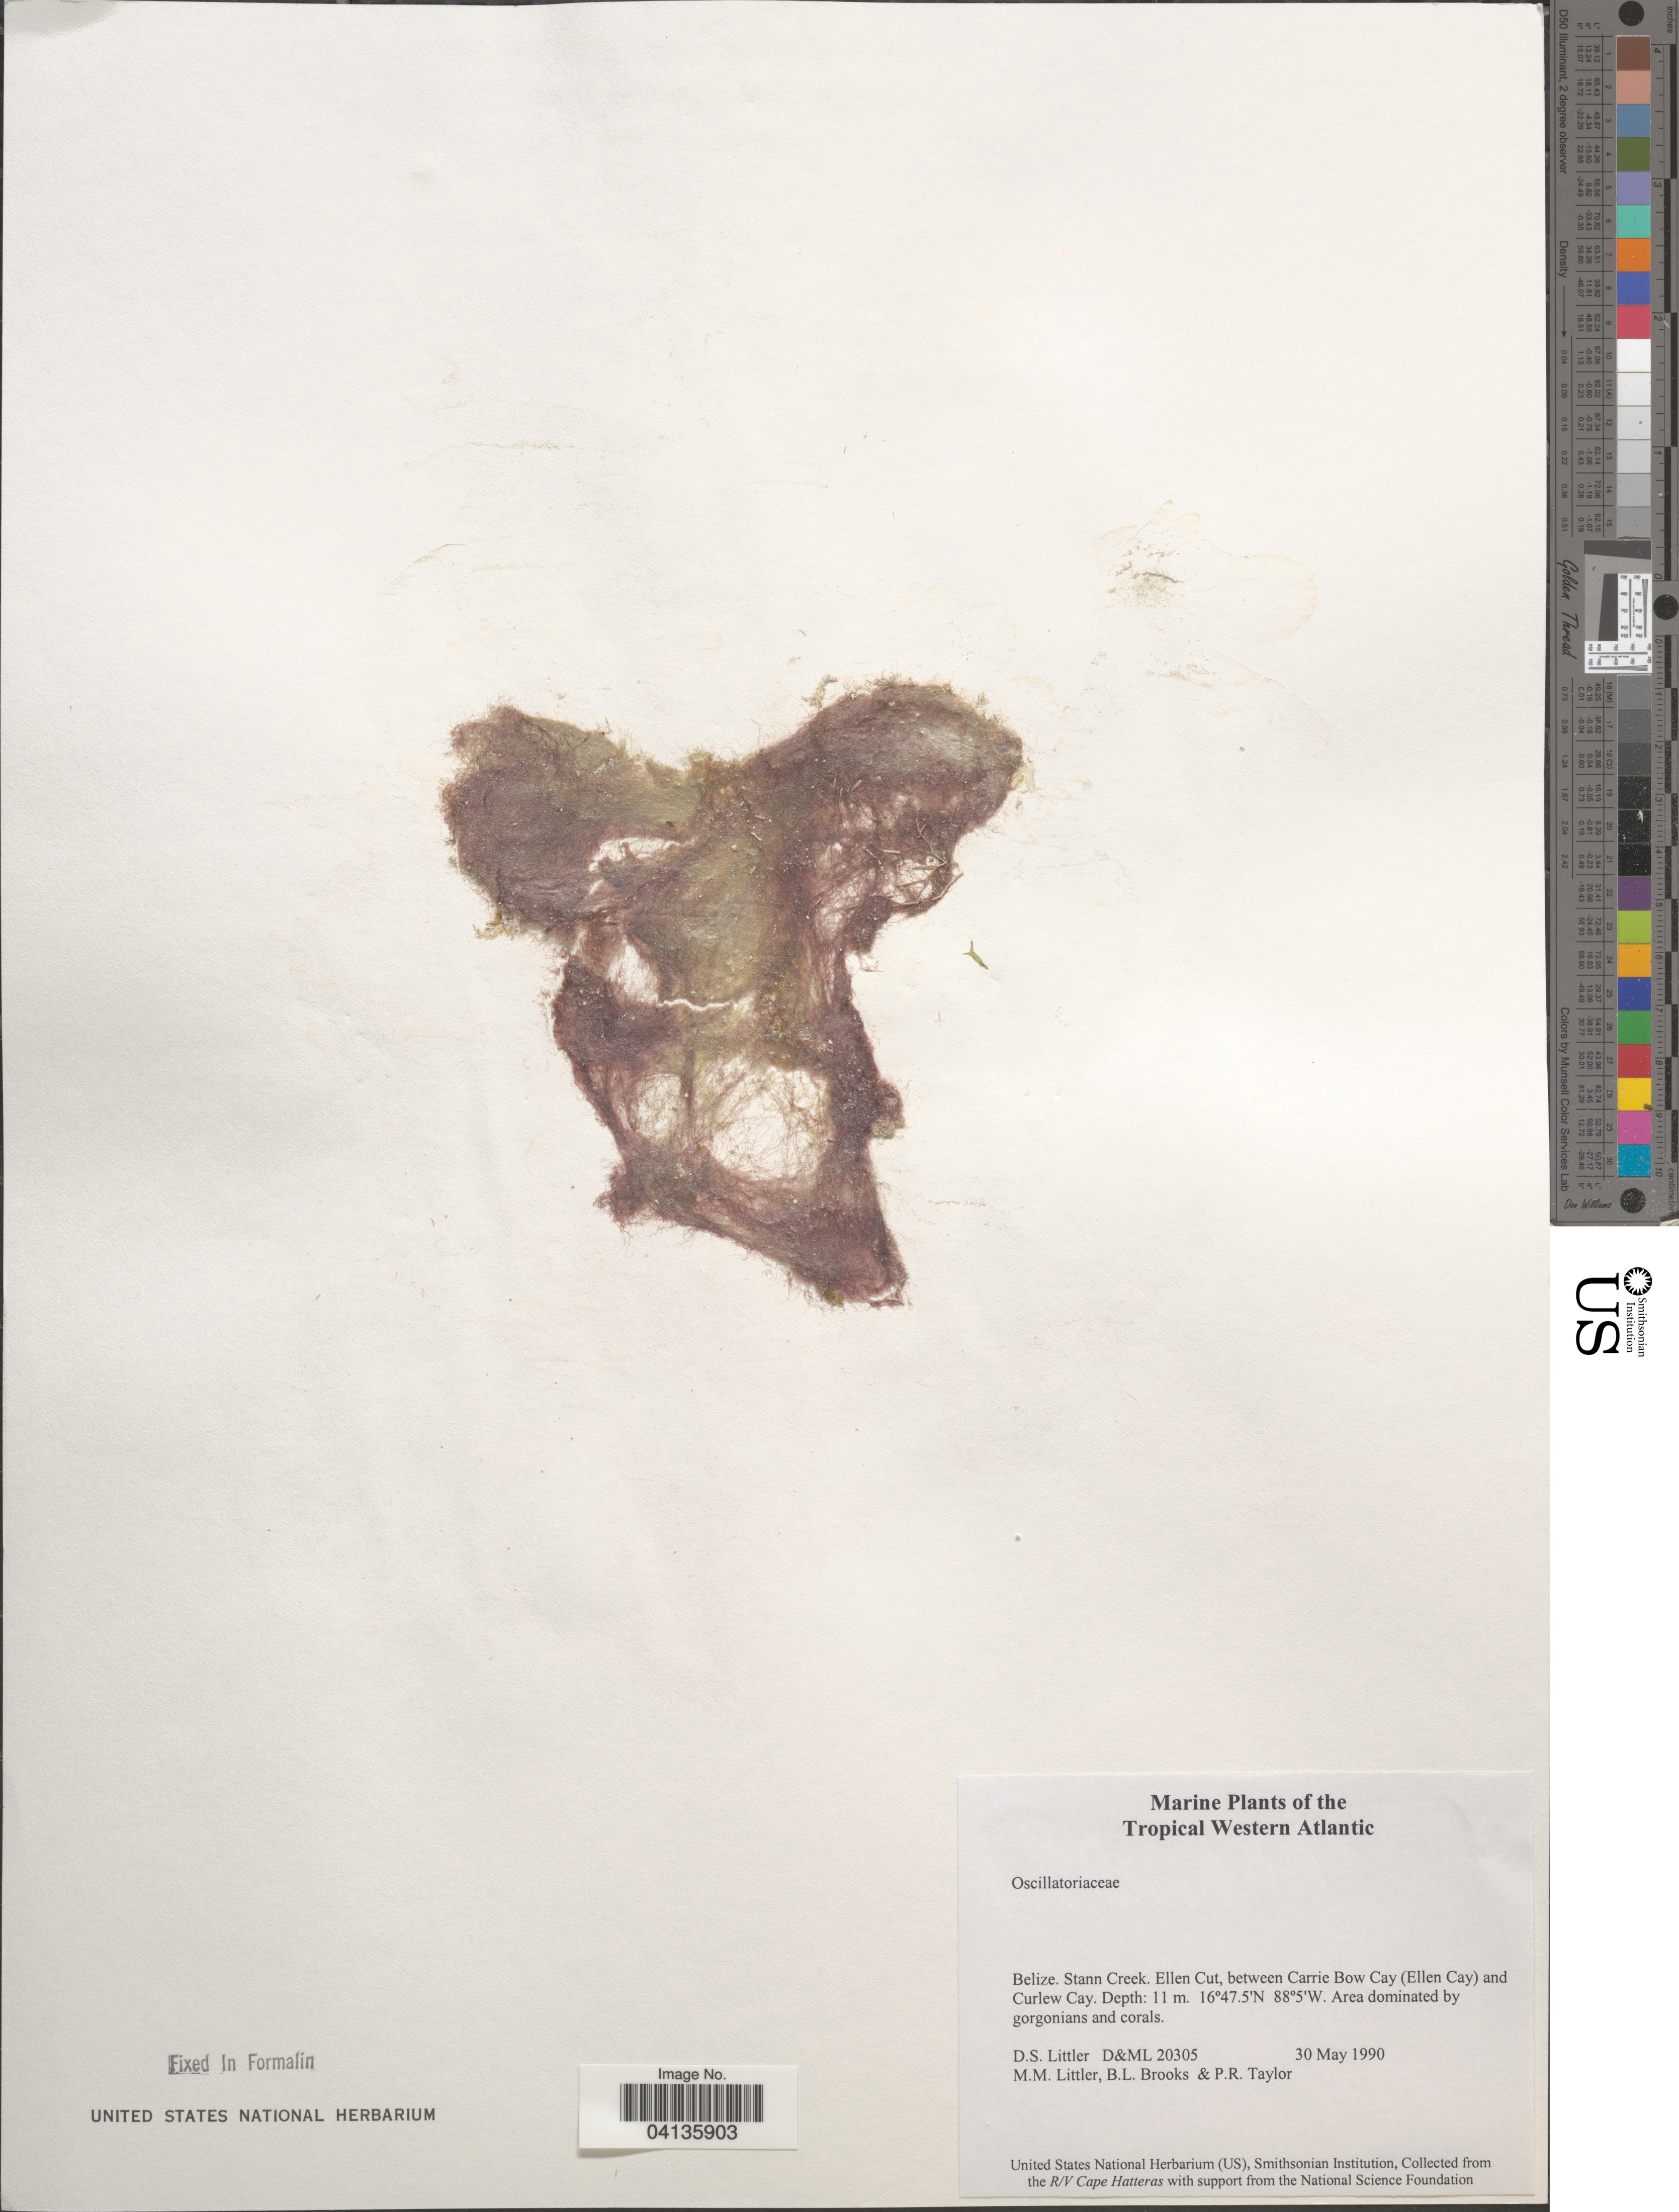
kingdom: Bacteria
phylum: Cyanobacteria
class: Cyanobacteriia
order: Cyanobacteriales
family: Oscillatoriaceae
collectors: D. S. Littler, B. Brooks & P. R. Taylor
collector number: D&ML 20305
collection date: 1990-05-30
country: Belize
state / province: Stann Creek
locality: The Tropical Western Atlantic. Ellen Cut, between Carrie Bow Cay (Ellen Cay) and Curlew Cay.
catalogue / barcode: US 238748